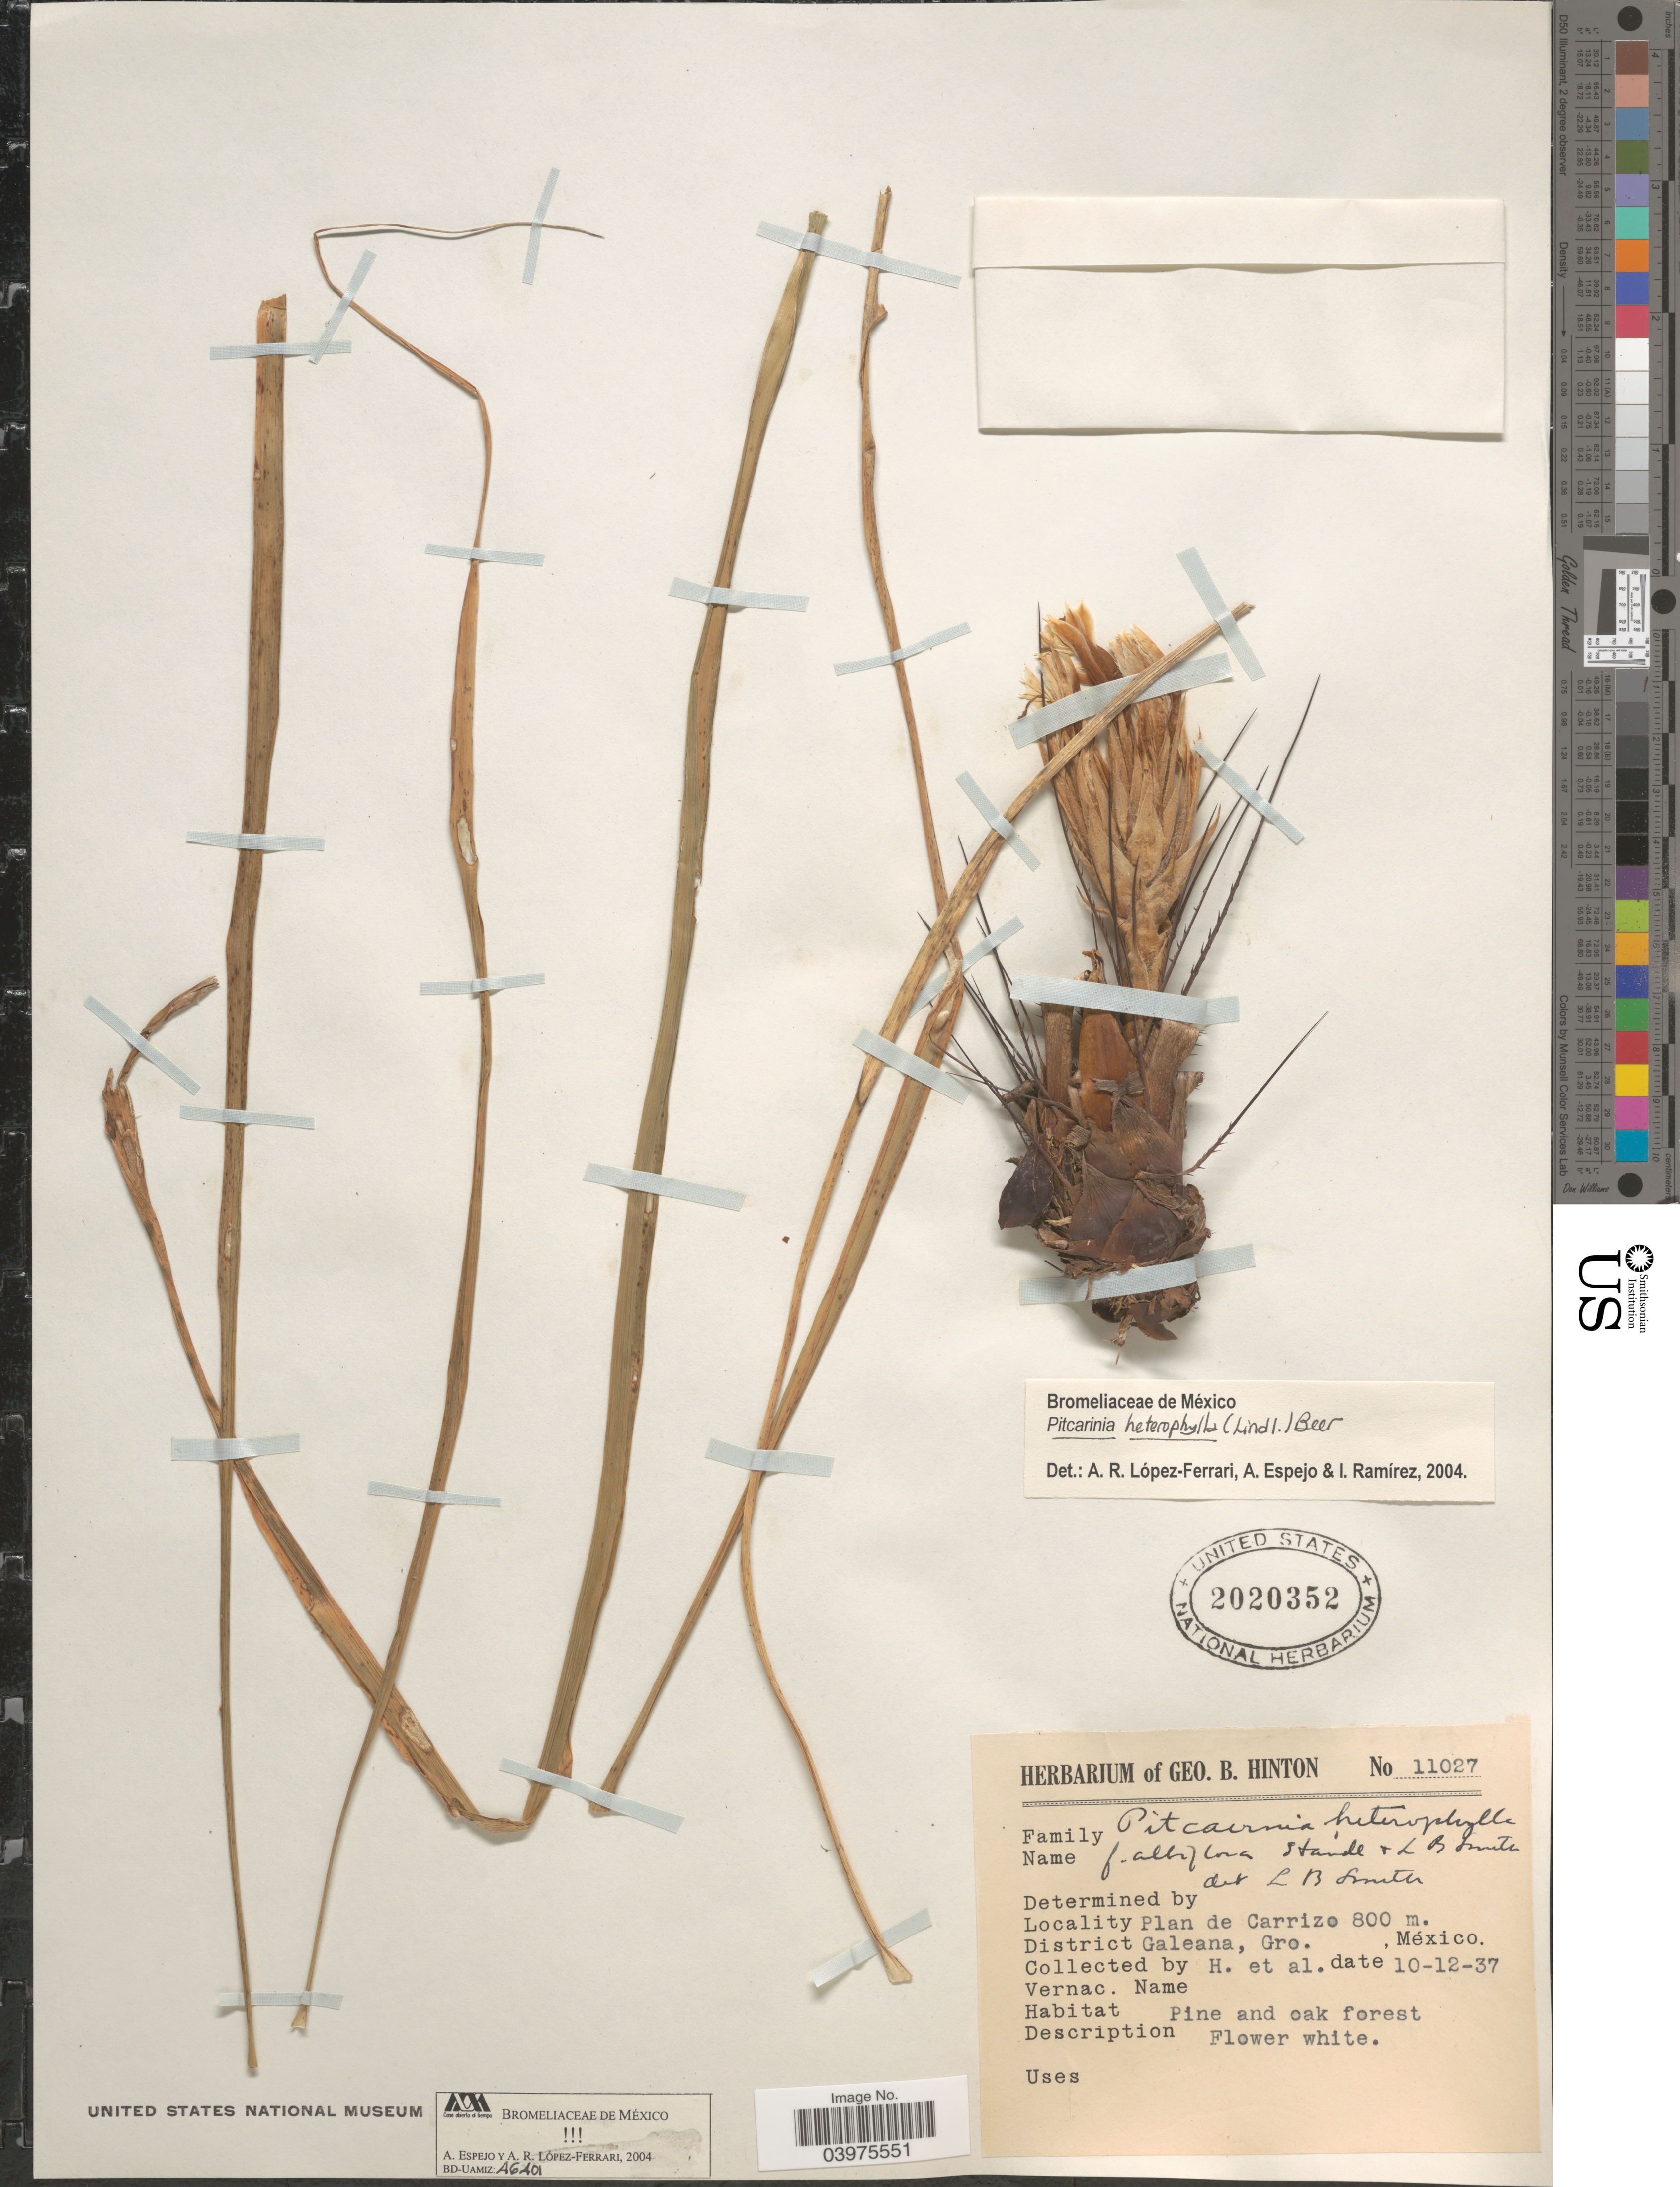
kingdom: Plantae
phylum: Tracheophyta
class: Liliopsida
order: Poales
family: Bromeliaceae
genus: Pitcairnia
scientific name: Pitcairnia heterophylla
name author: (Lindl.) Beer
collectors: G. B. Hinton & et al.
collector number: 11027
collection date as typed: Transcribed d/m/y: 10/12/37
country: Mexico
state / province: Guerrero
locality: Plan de Carrizo. District Galeana.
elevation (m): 800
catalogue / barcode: US 2020352